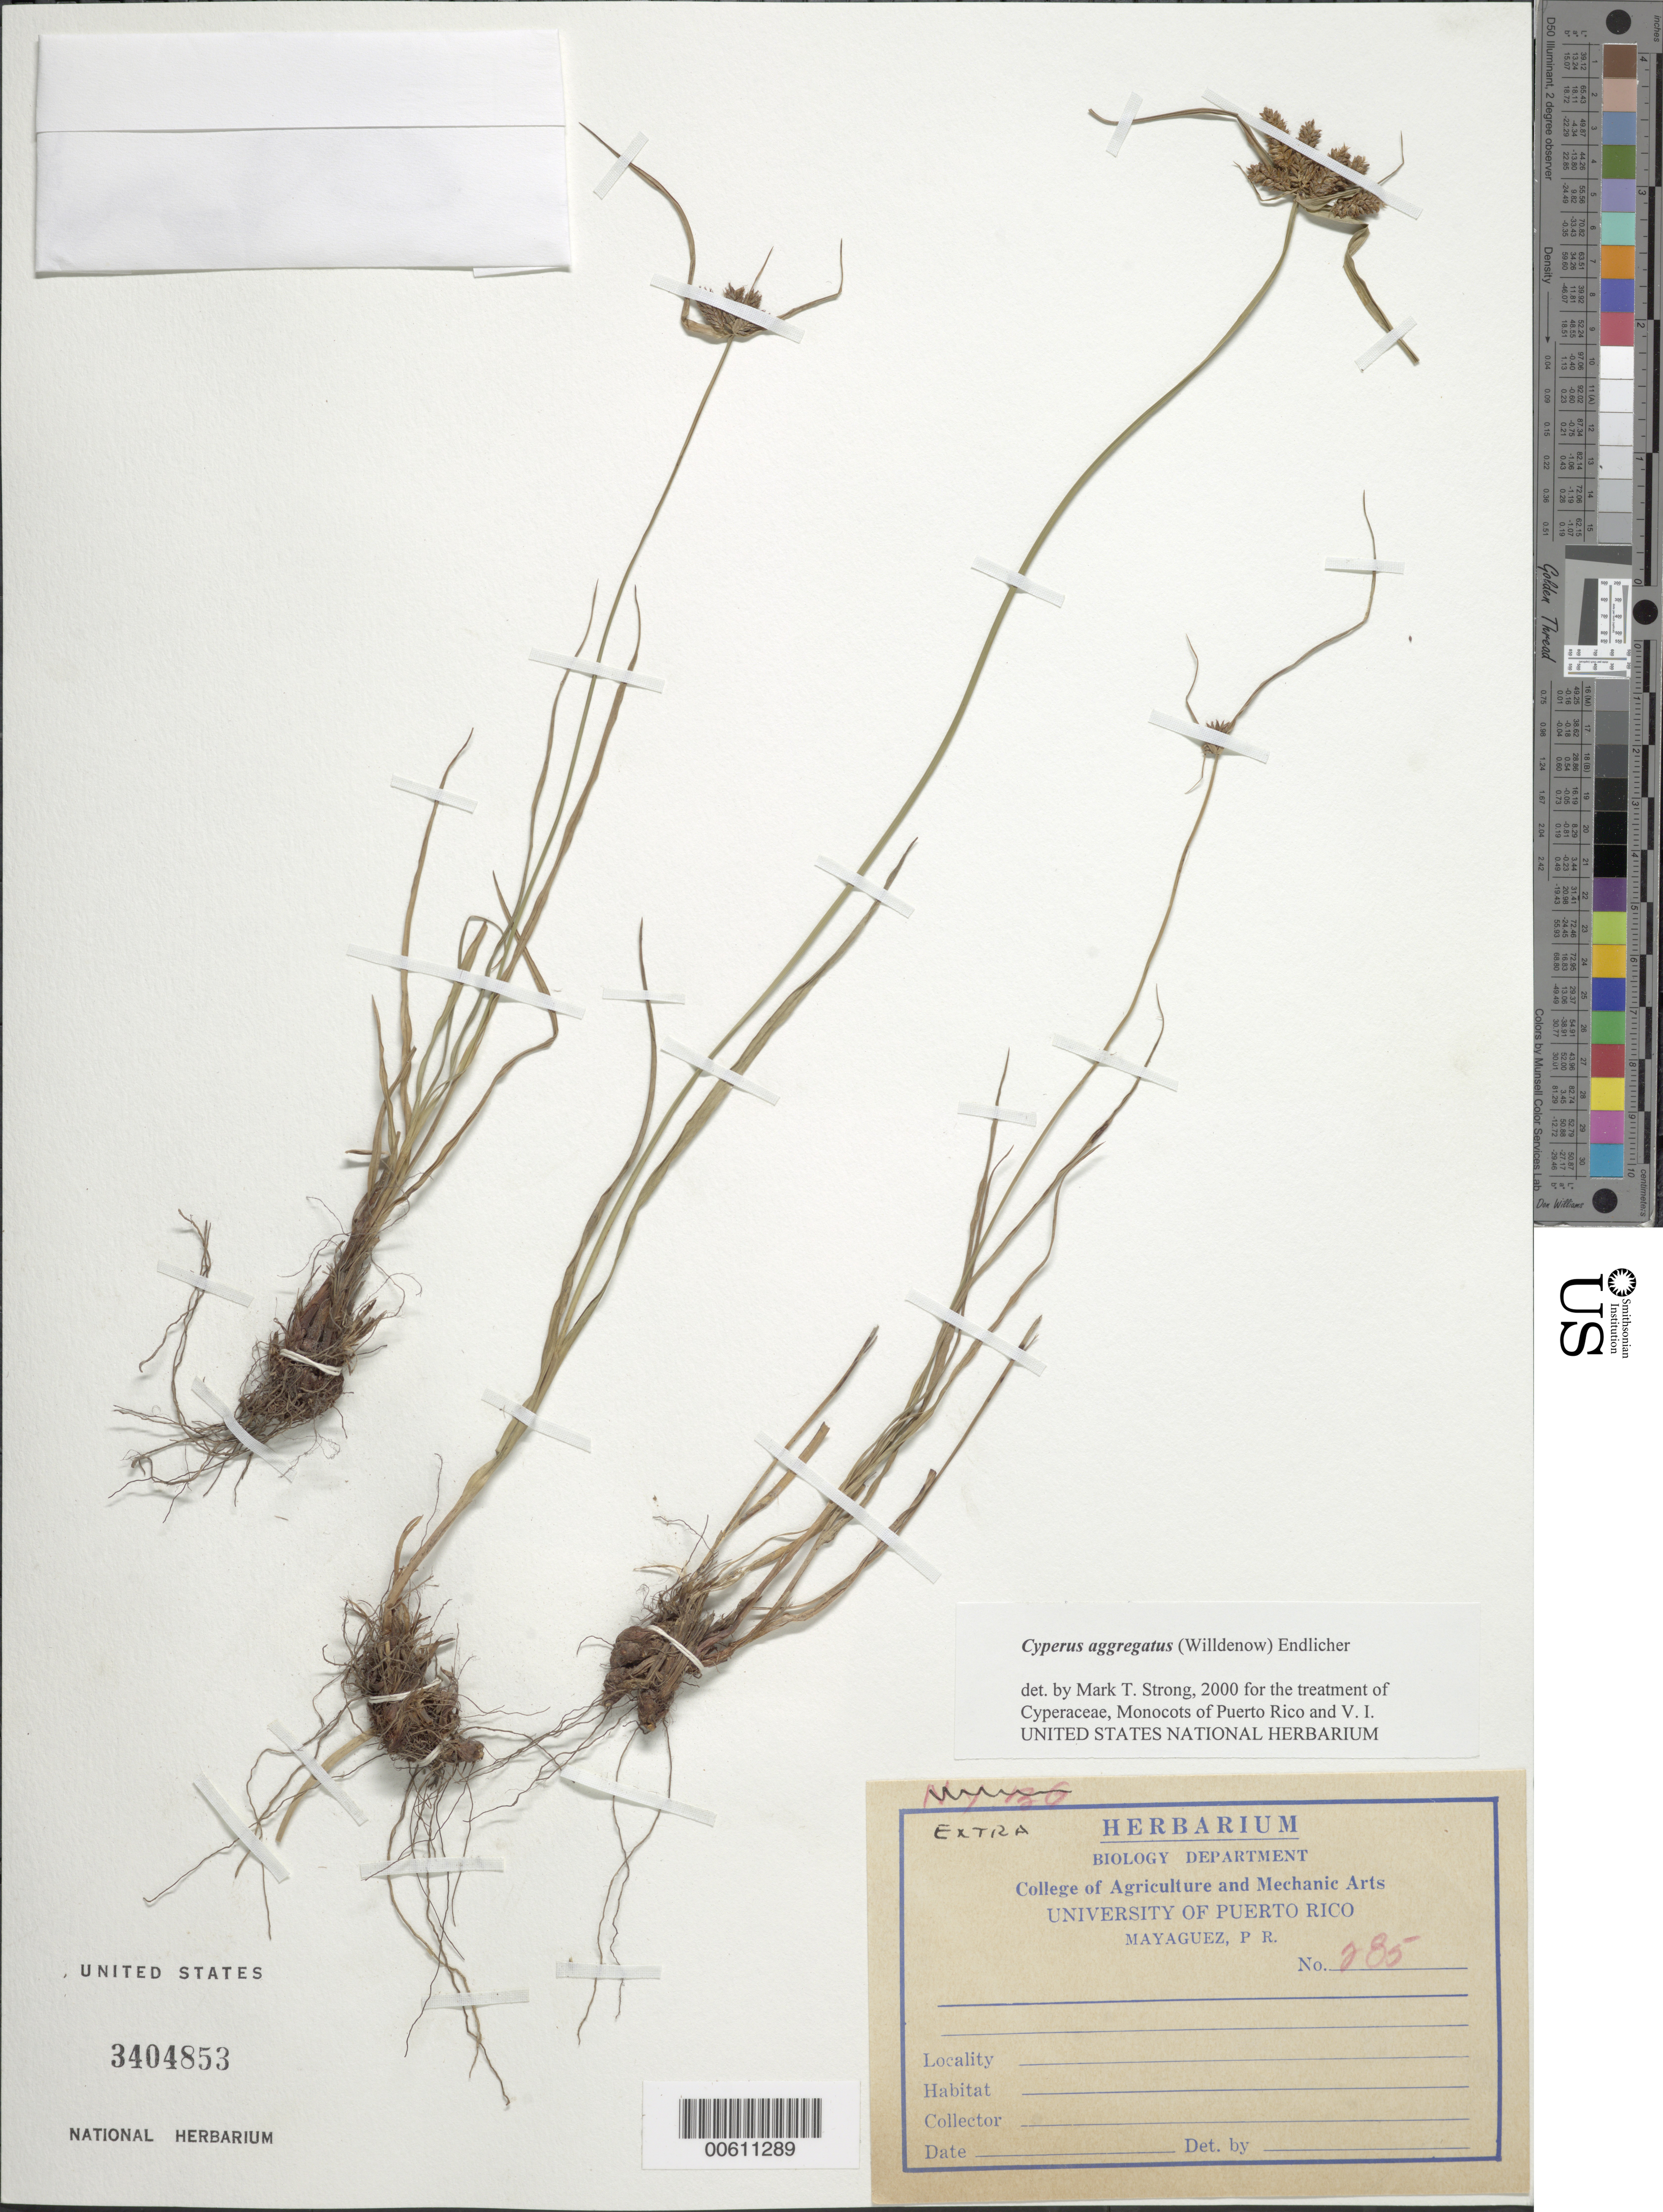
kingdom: Plantae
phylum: Tracheophyta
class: Liliopsida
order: Poales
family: Cyperaceae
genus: Cyperus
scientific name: Cyperus aggregatus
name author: (Willd.) Endl.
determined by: Strong, M. T., (US), Smithsonian Institution - National Museum of Natural History (UNITED STATES)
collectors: A. González Más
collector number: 285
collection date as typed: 18 Jul 1960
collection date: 1960-07-18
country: Puerto Rico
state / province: Dorado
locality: Dorado: To Cerro Gordo, Rd. 693, km 11.3.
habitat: Roadside lawn.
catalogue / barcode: US 3404853